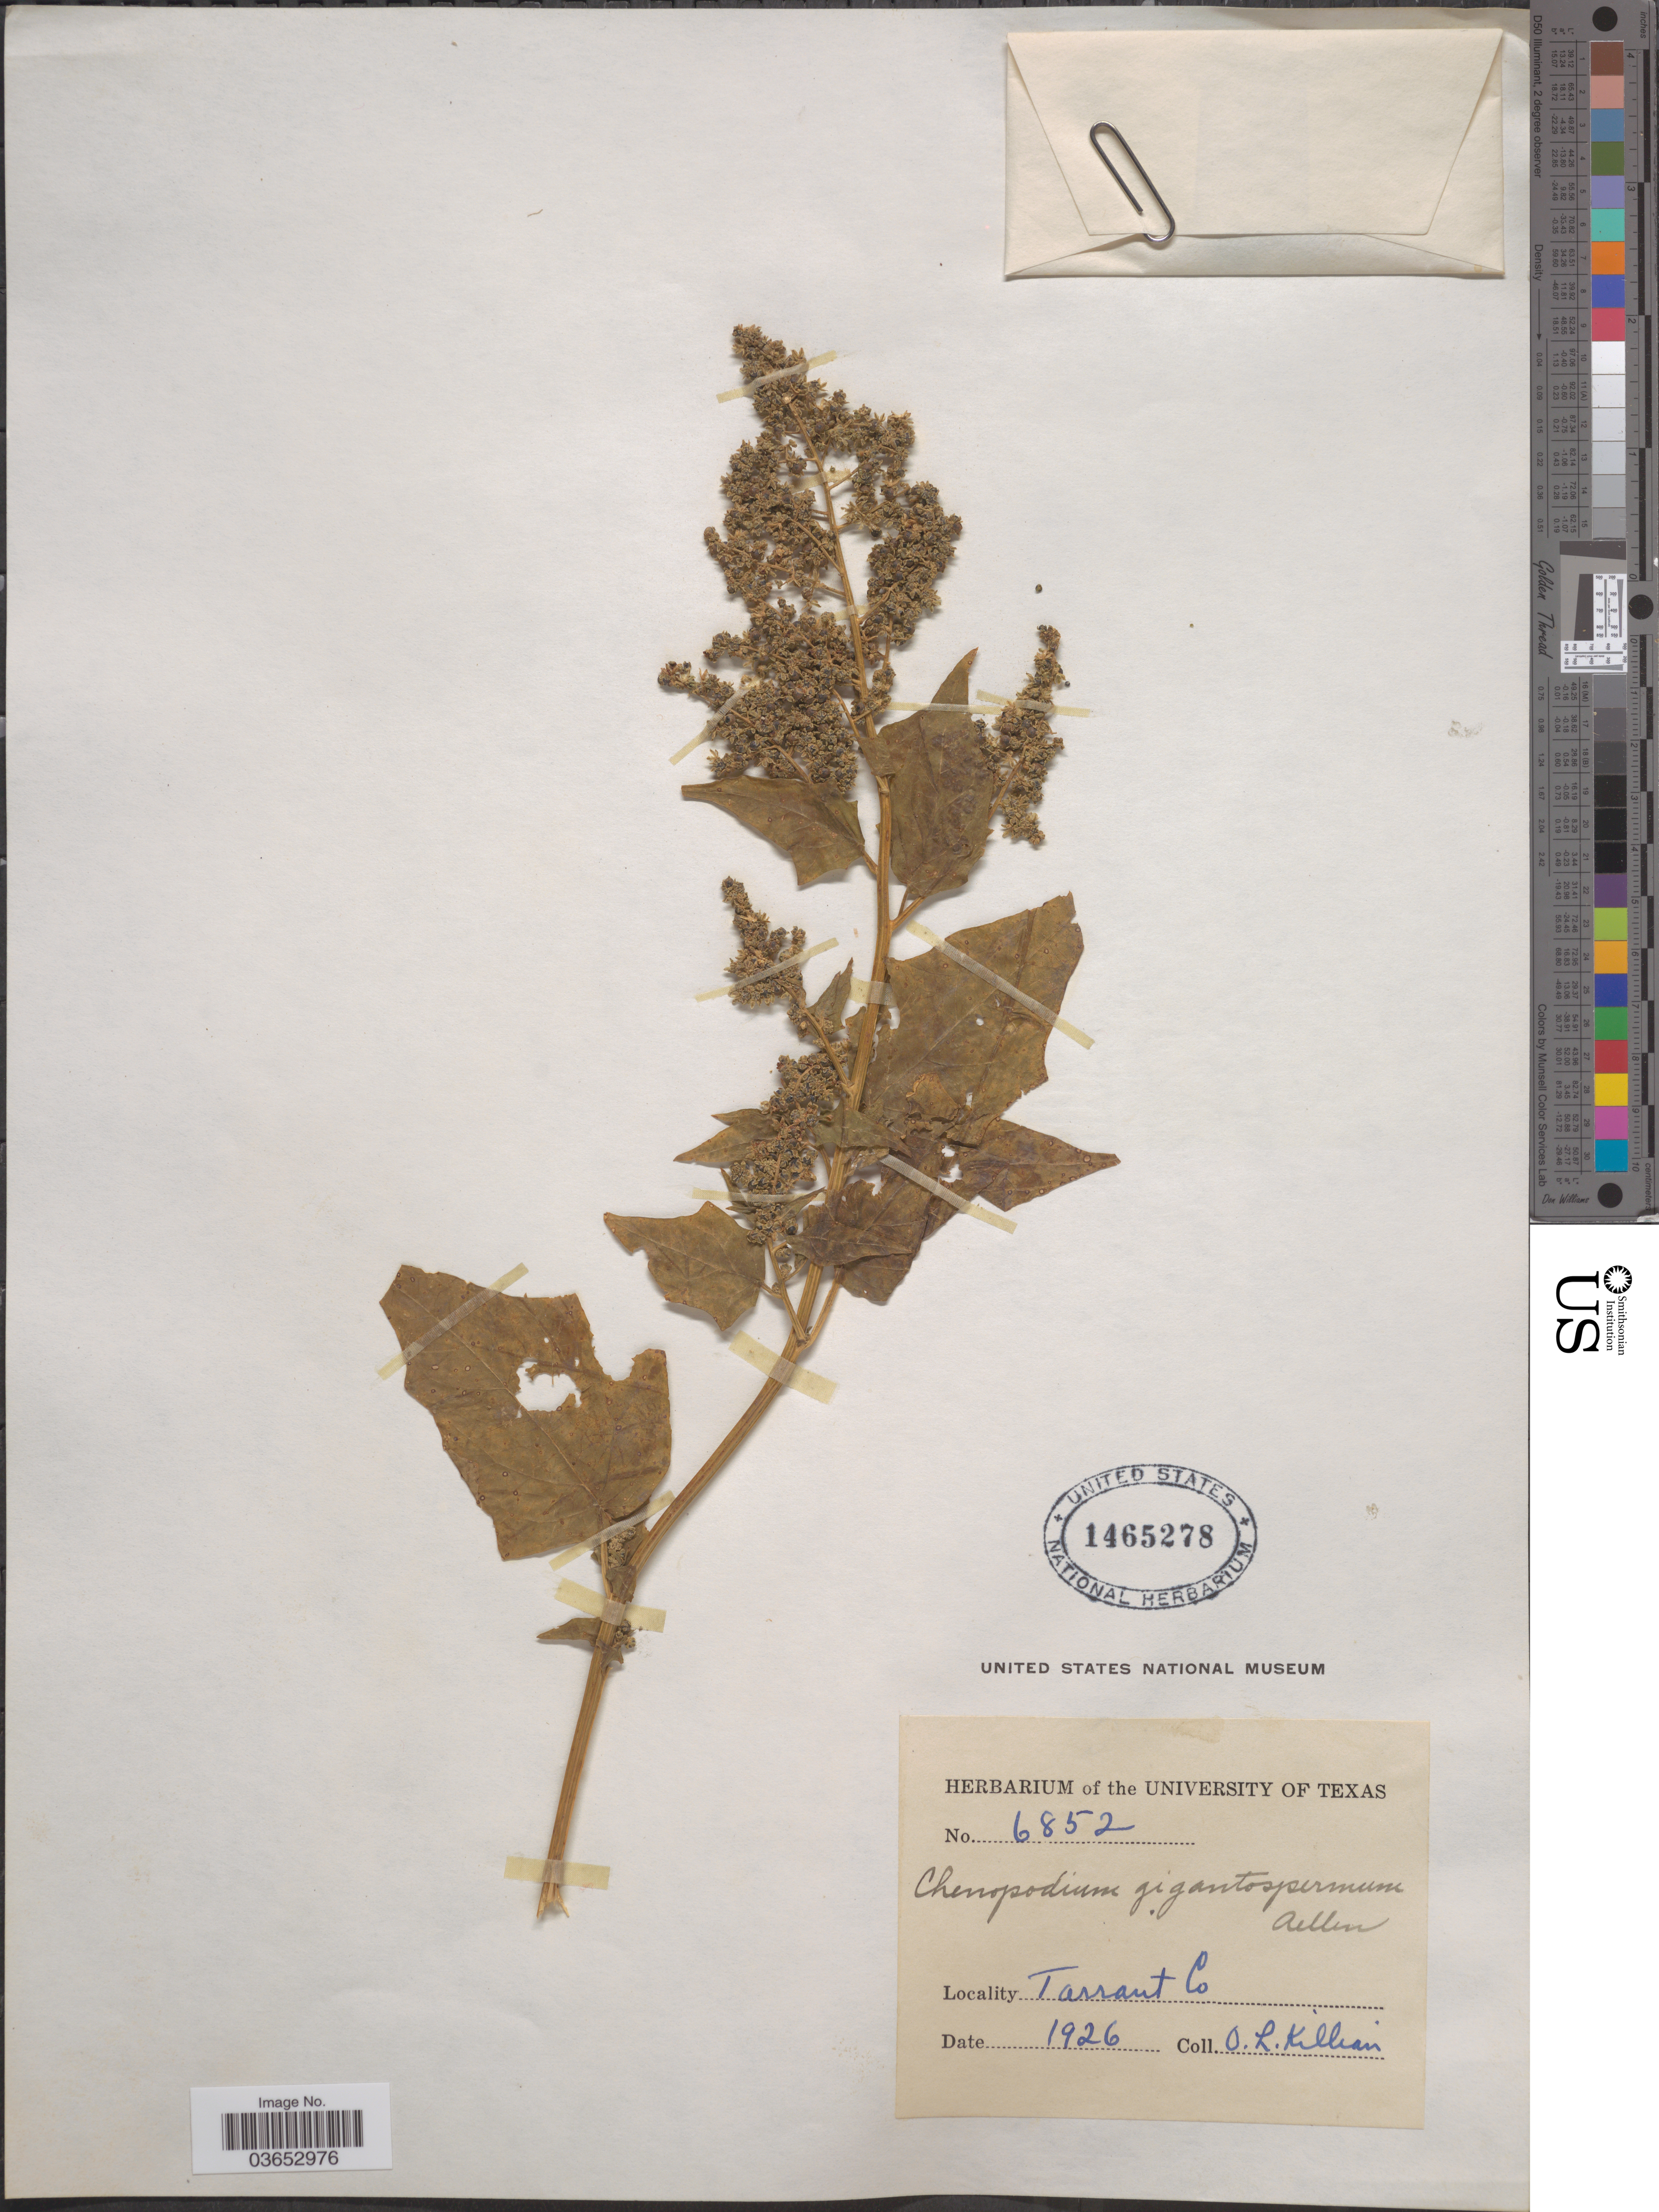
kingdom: Plantae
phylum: Tracheophyta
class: Magnoliopsida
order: Caryophyllales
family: Amaranthaceae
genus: Chenopodium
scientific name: Chenopodium gigantospermum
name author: Aellen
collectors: O. Killian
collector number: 6852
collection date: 1926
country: United States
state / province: Texas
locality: Tarrant Co.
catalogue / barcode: US 1465278